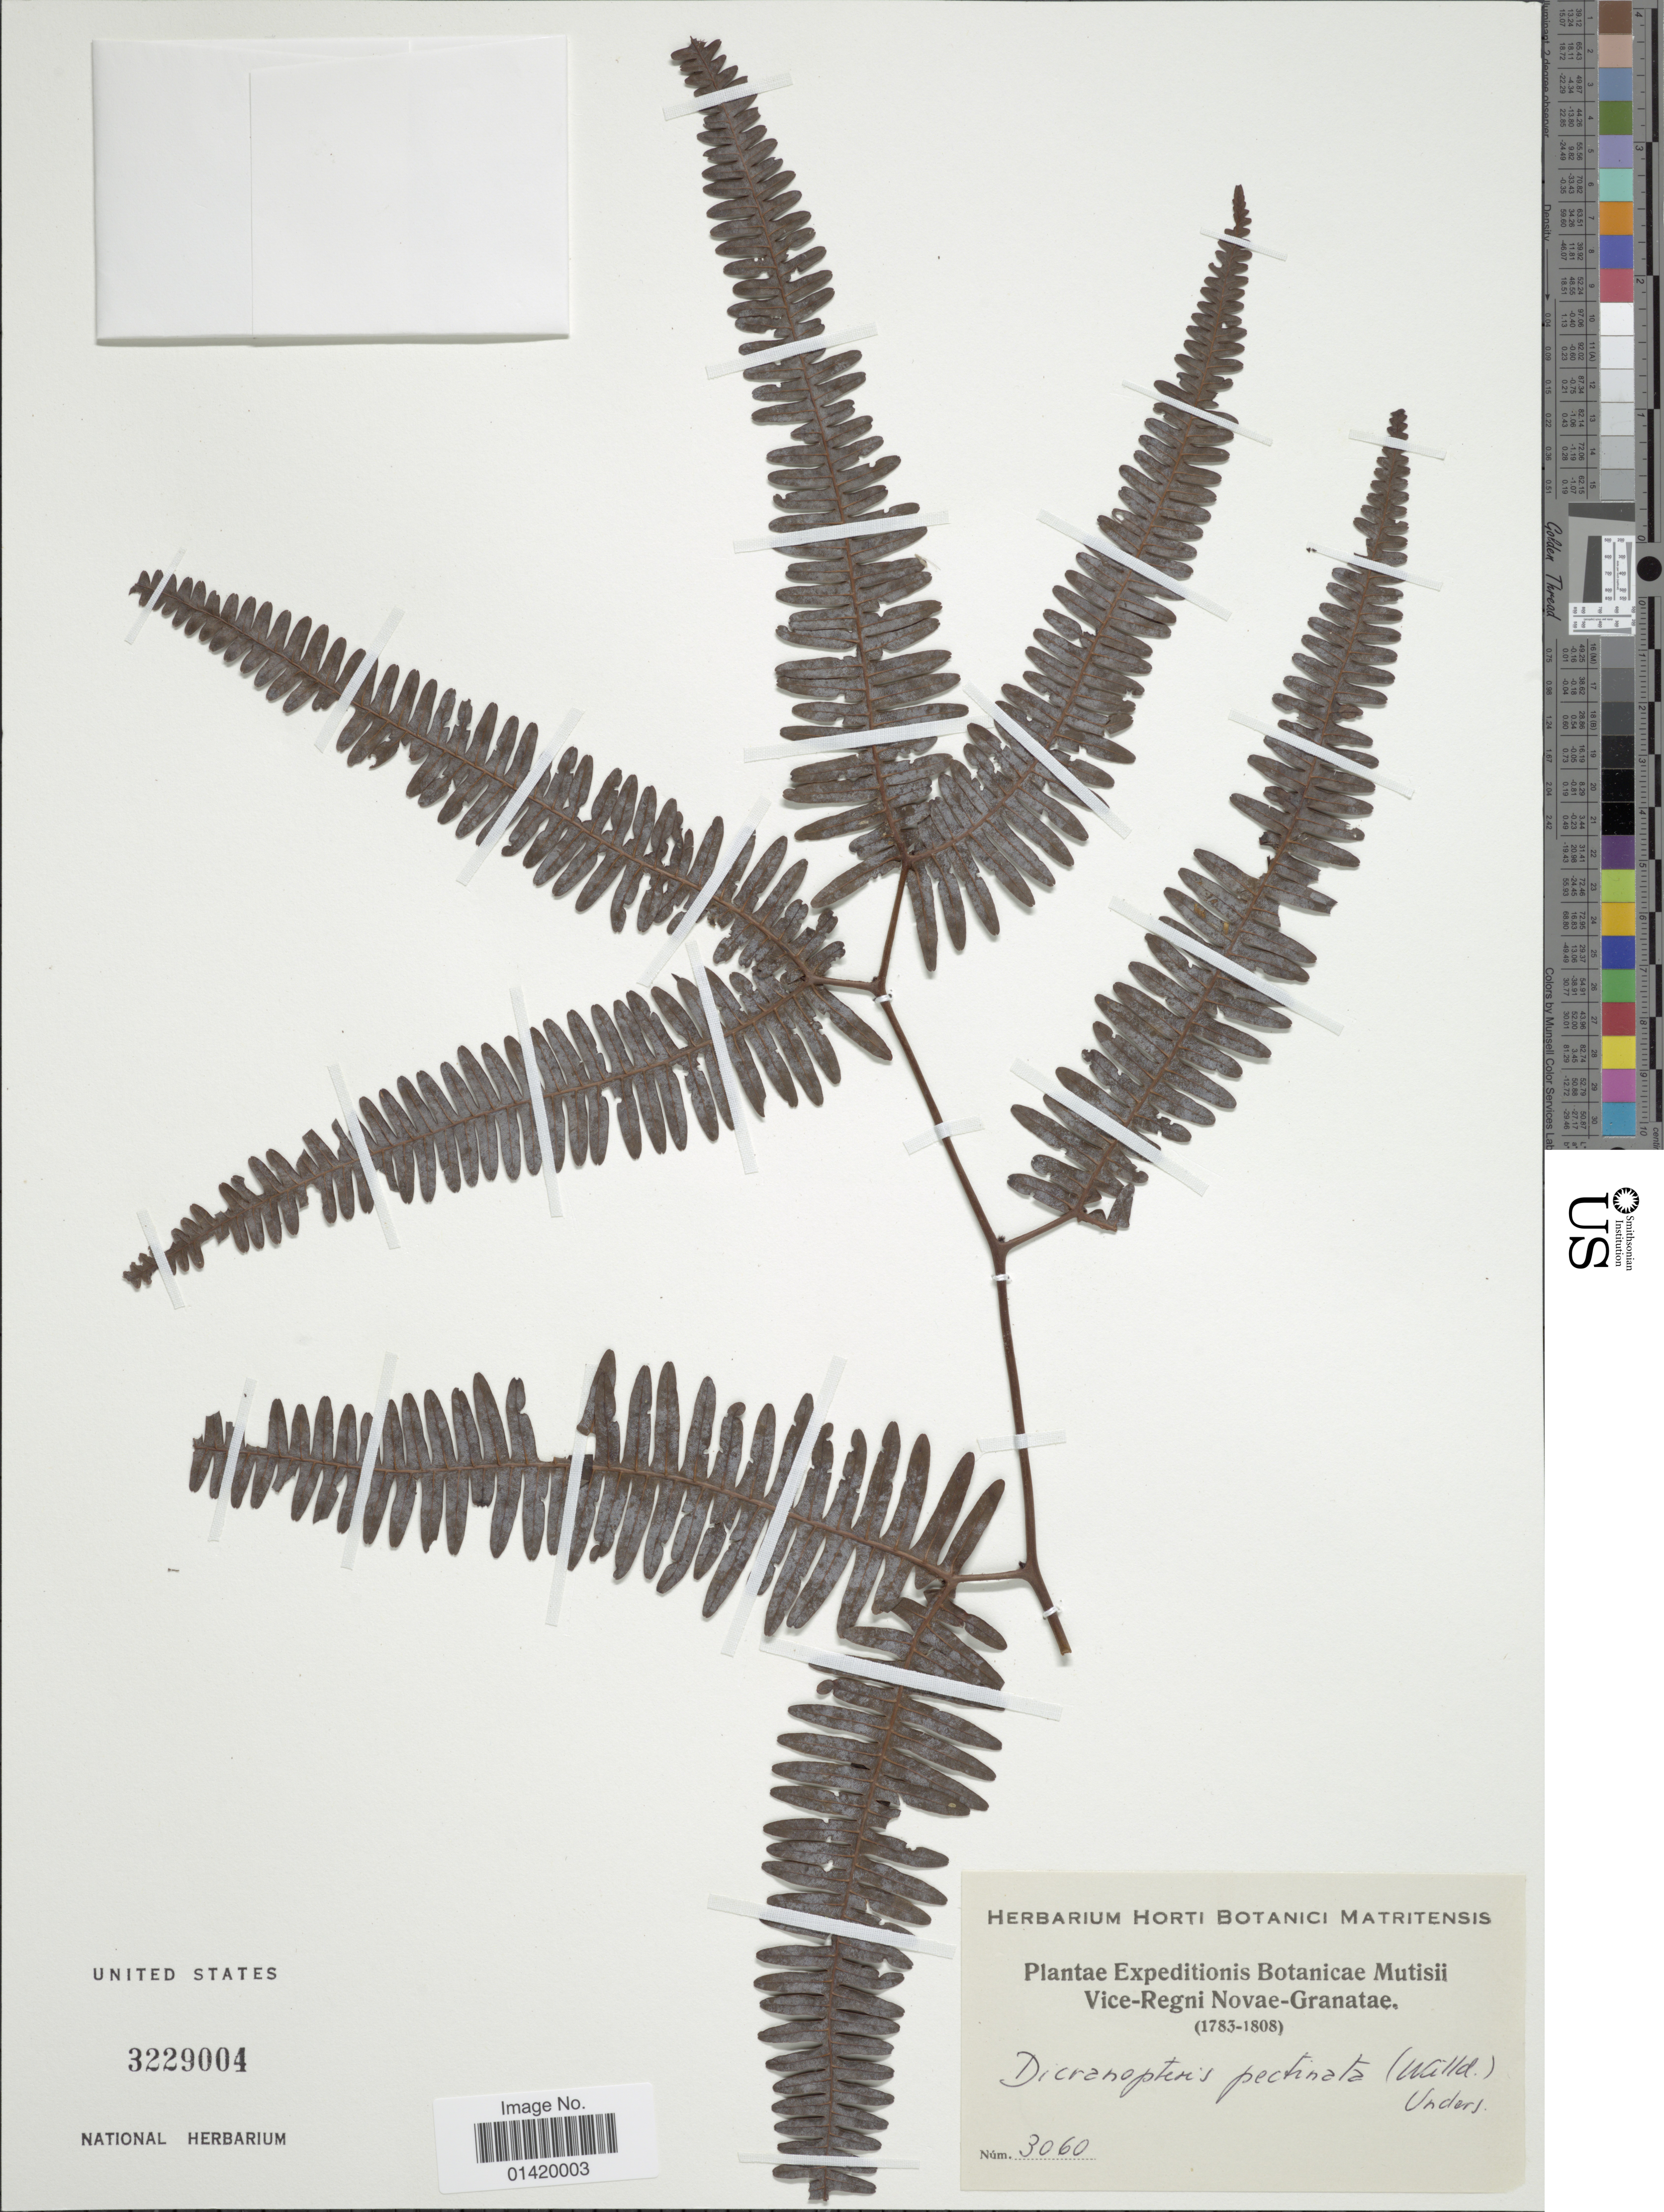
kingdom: Plantae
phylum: Tracheophyta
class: Polypodiopsida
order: Gleicheniales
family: Gleicheniaceae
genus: Gleichenella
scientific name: Gleichenella pectinata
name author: (Willd.) Ching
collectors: Expeditions Botanicae Mutisii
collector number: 3060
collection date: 1783/1808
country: Colombia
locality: Vice-Regni Novae-Granatae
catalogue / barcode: US 3229004